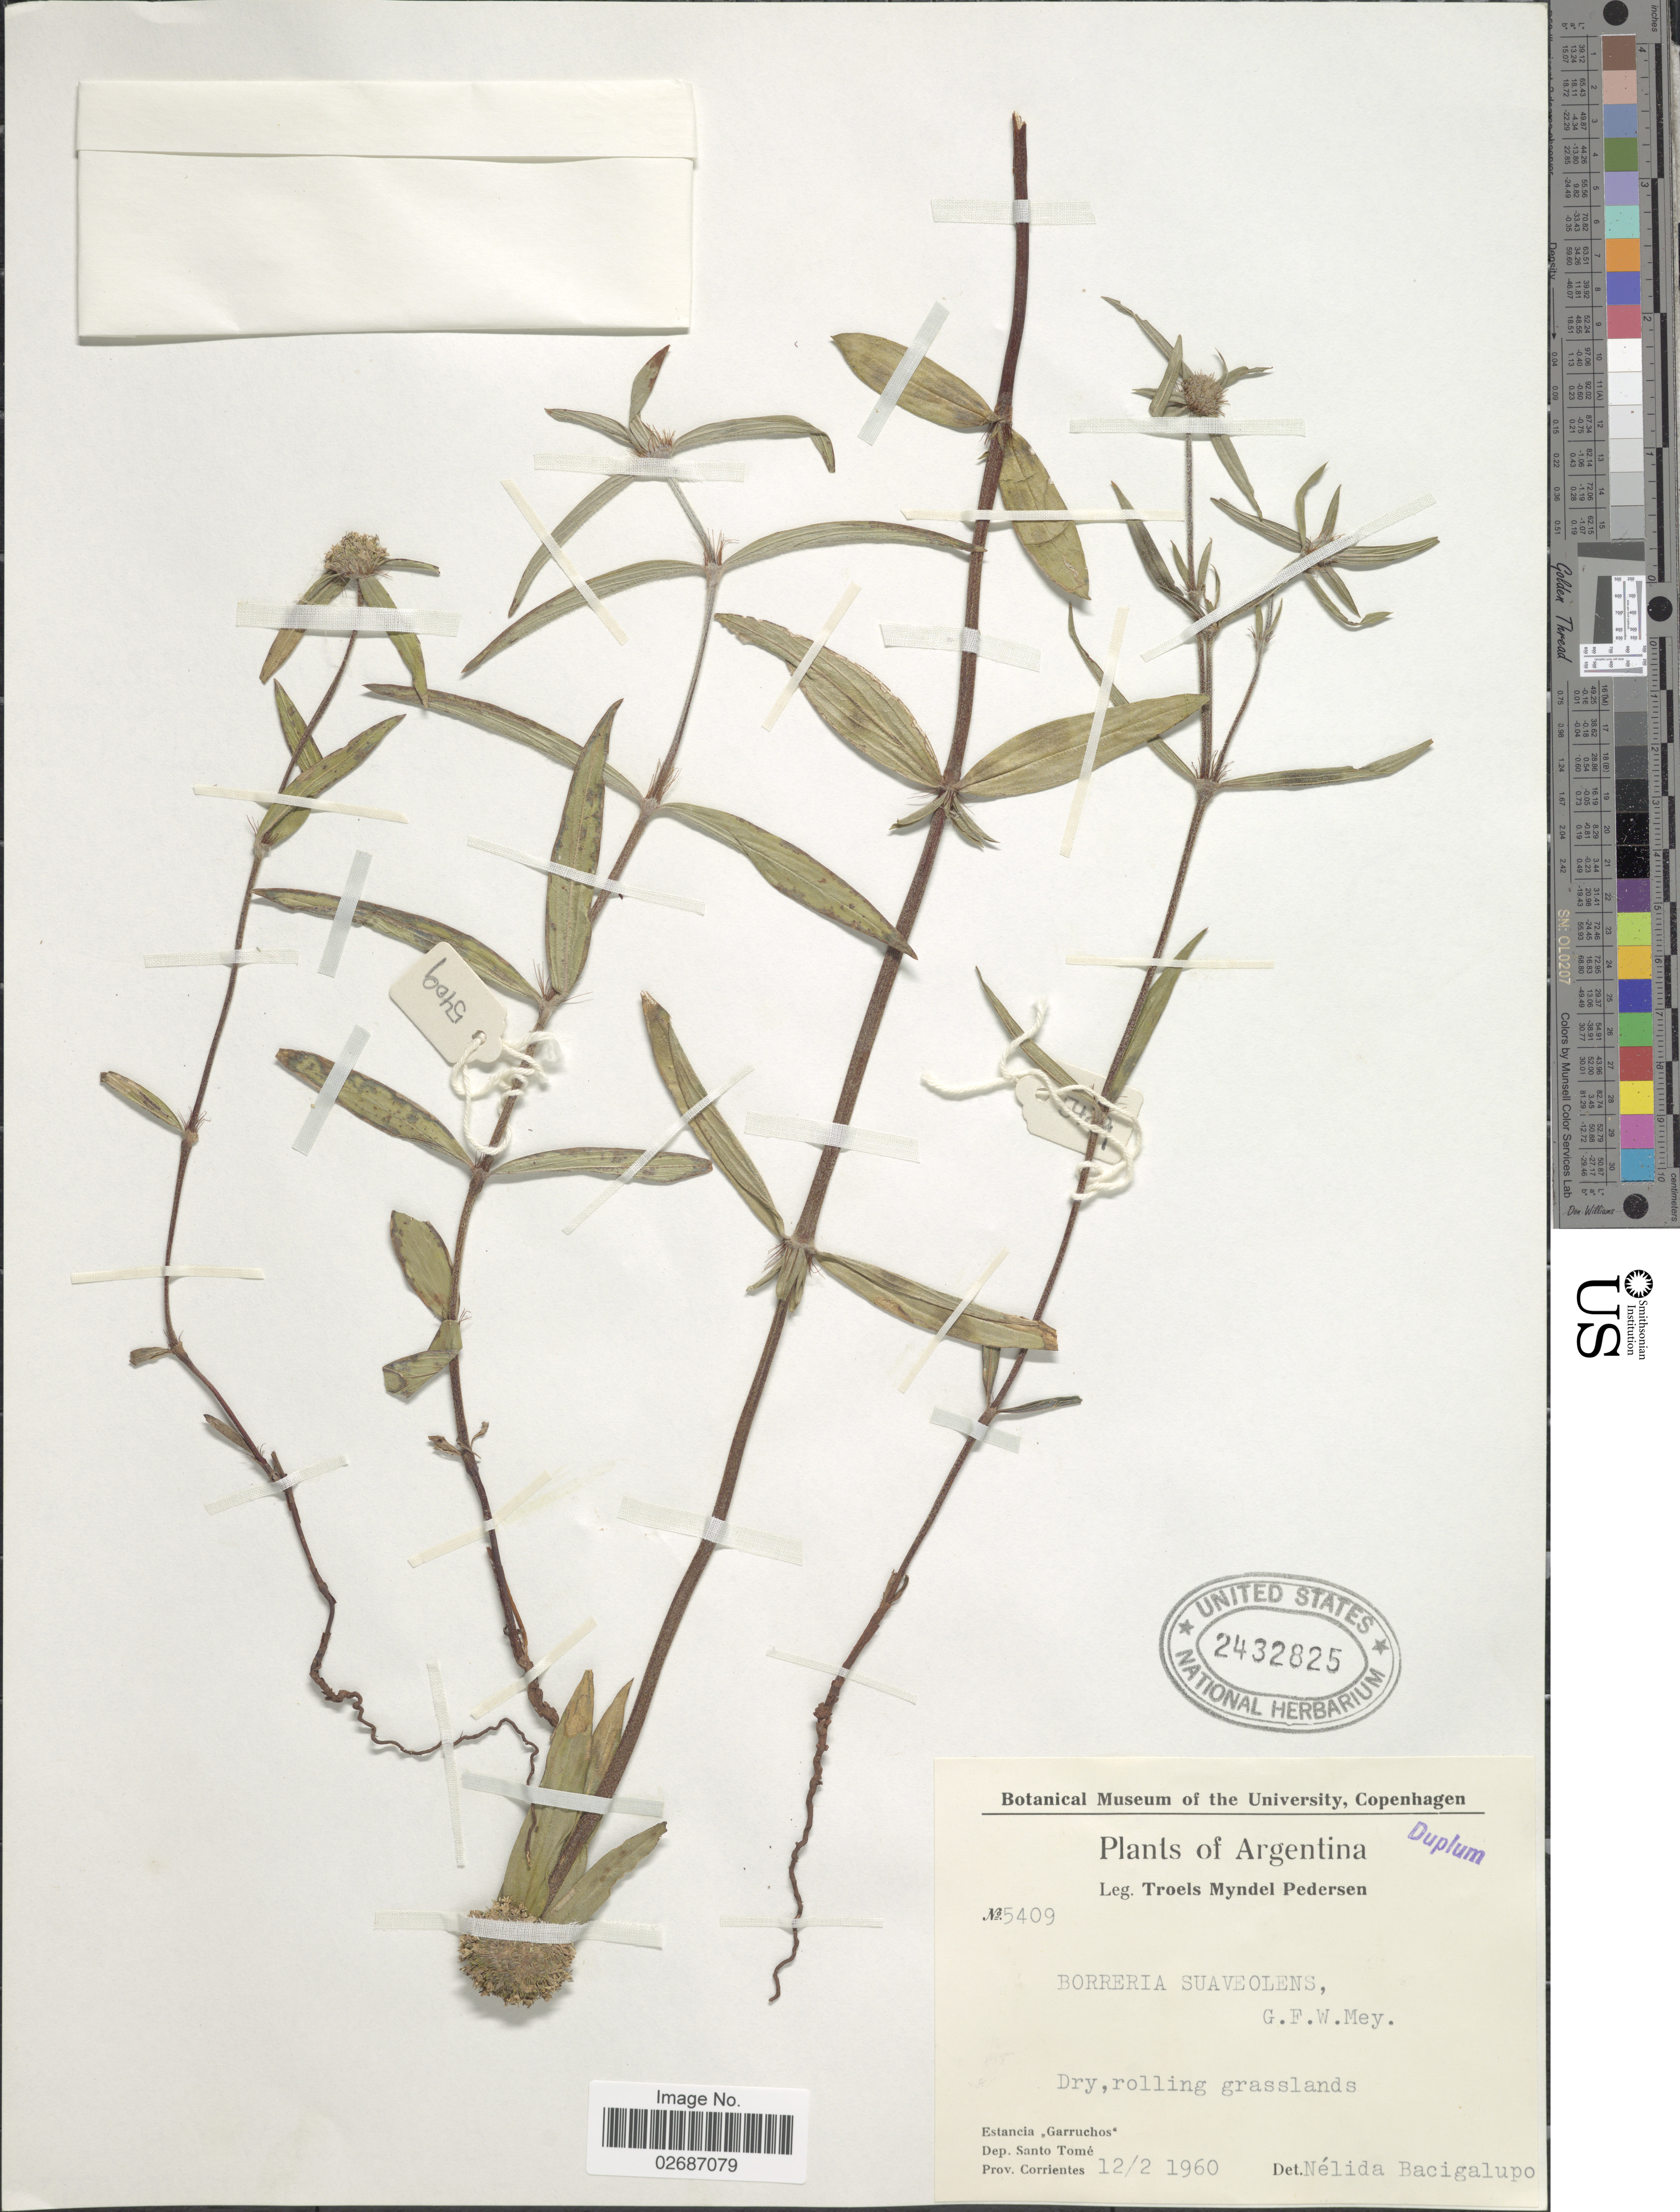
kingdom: Plantae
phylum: Tracheophyta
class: Magnoliopsida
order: Gentianales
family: Rubiaceae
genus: Borreria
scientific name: Borreria suaveolens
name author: G. Mey.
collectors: T. Pederson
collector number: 5409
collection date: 1960-02-12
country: Argentina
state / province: Corrientes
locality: Dry, rolling grasslands, Estancia "Garuchos", Dep. Santo Tome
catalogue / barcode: US 2432825